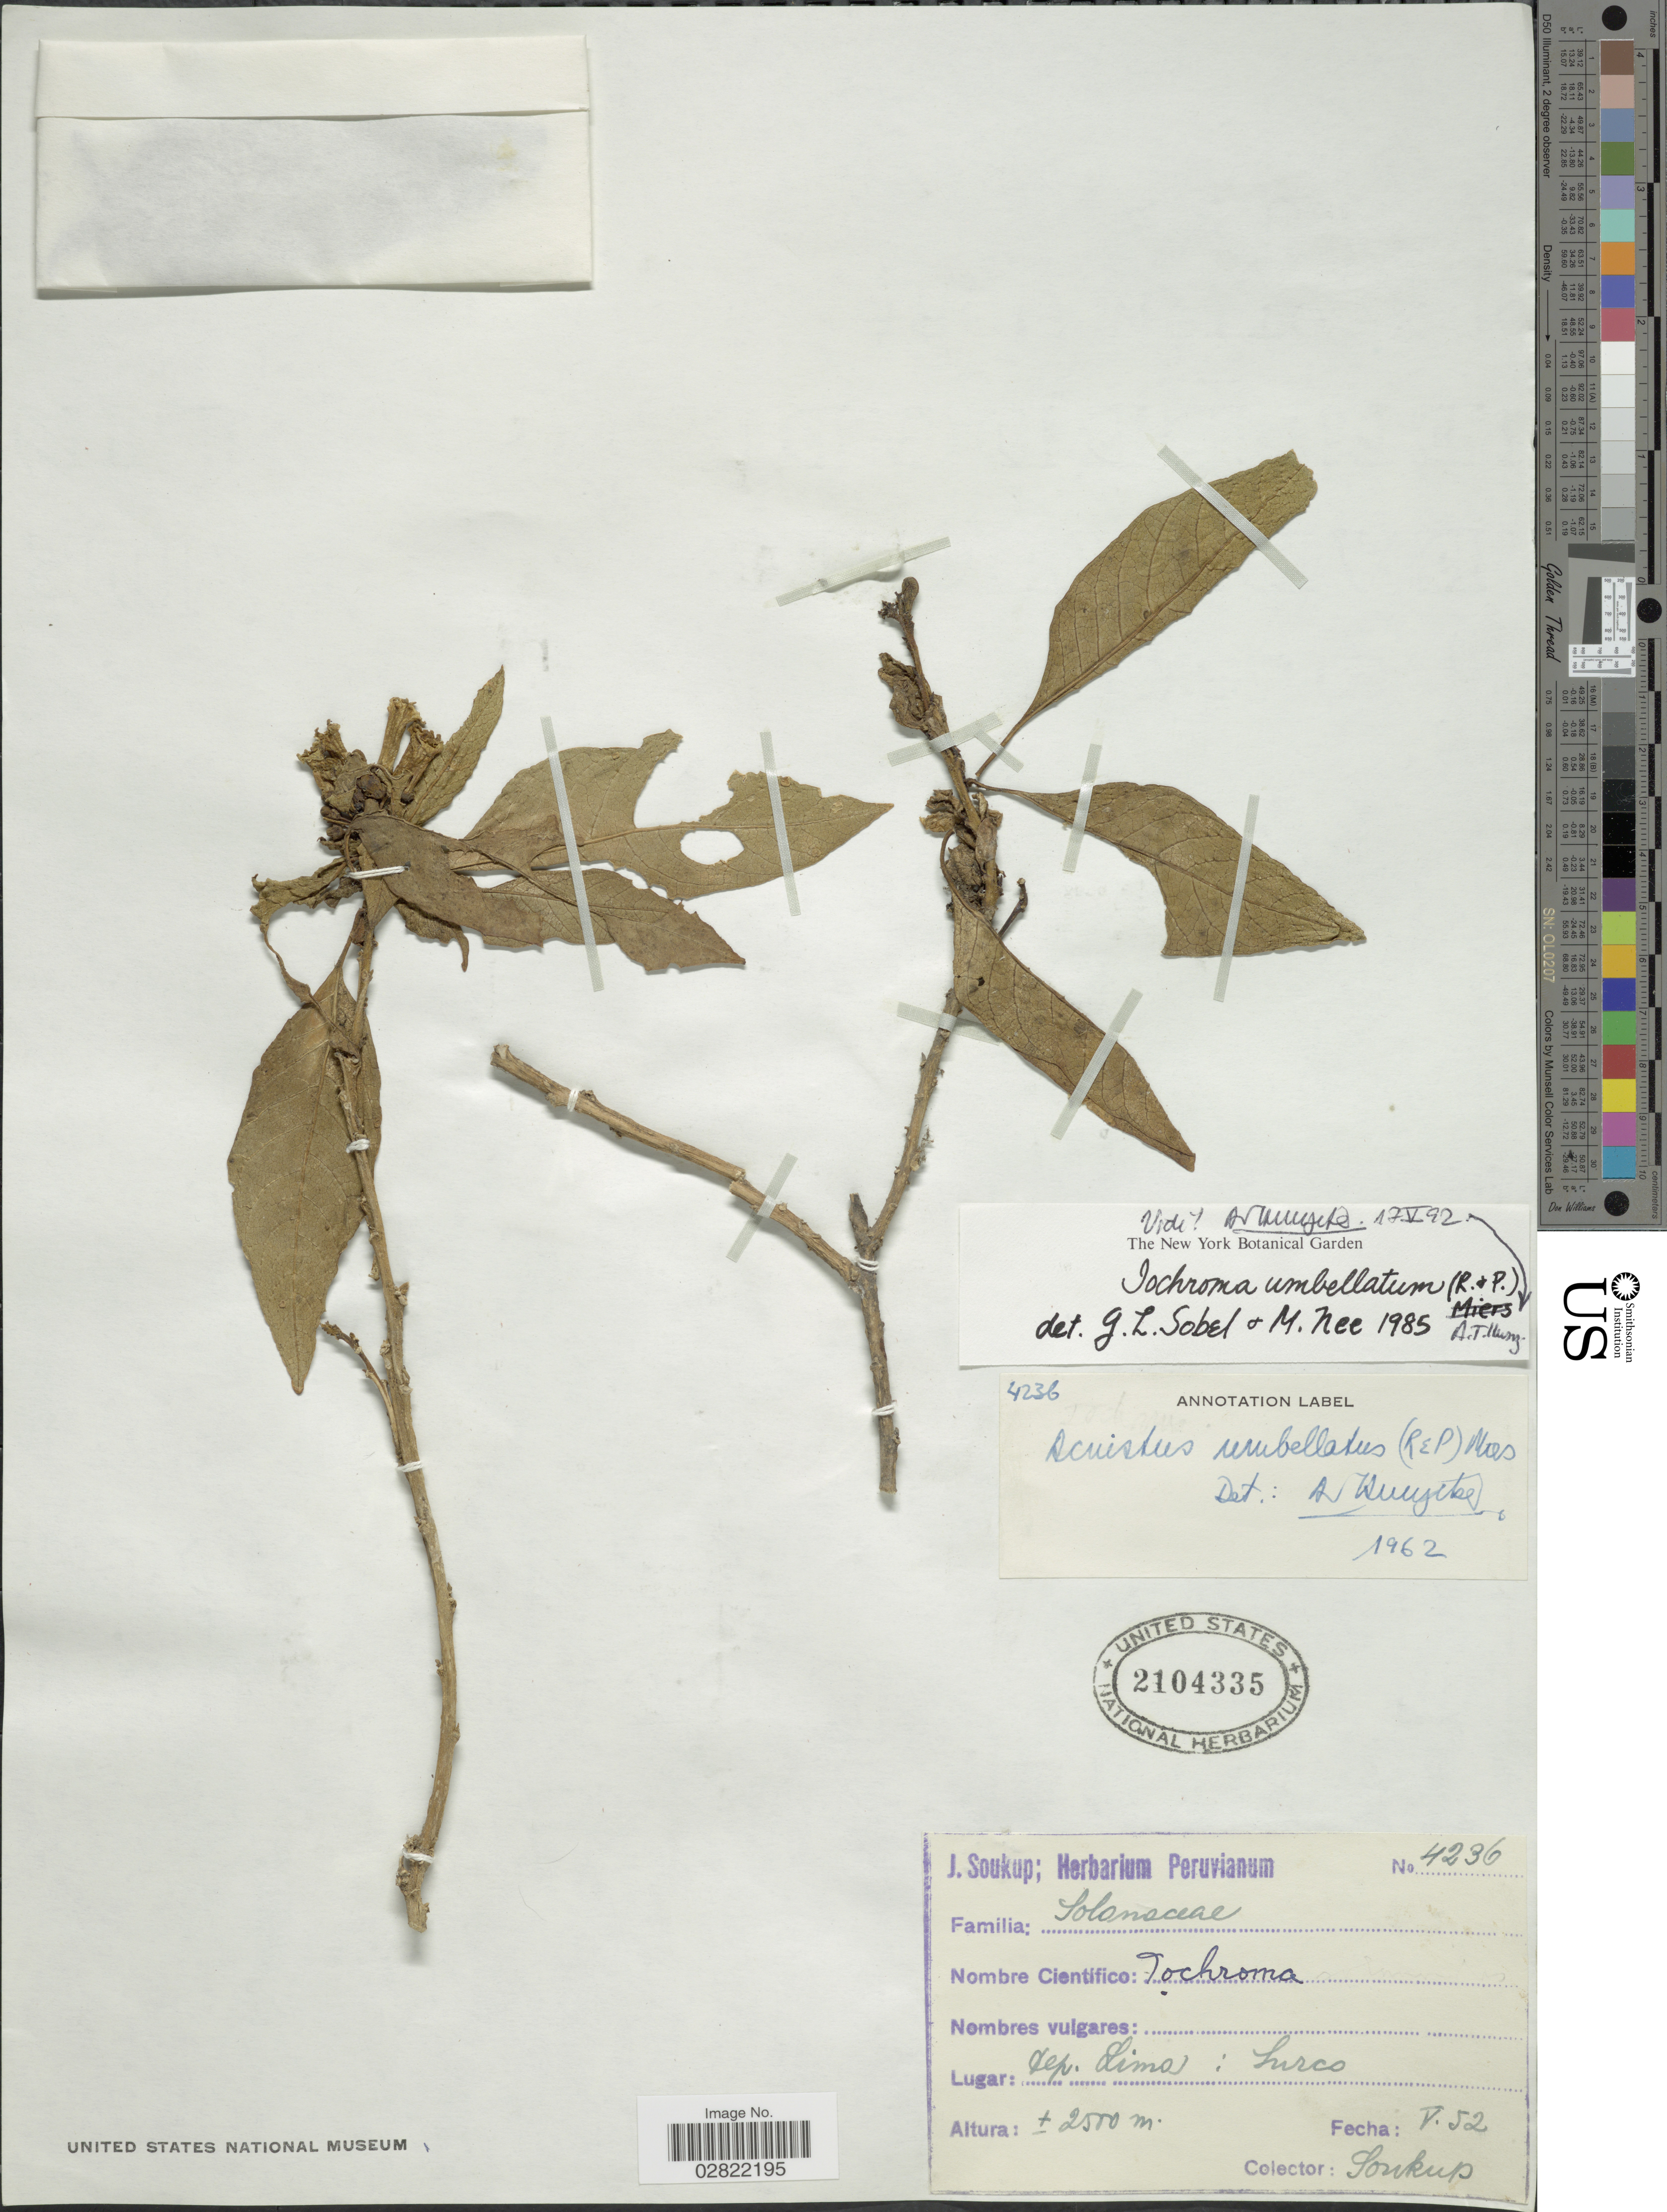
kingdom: Plantae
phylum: Tracheophyta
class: Magnoliopsida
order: Solanales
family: Solanaceae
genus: Iochroma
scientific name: Iochroma umbellatum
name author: (Ruiz & Pav.) Hunziker ex D'Arcy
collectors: J. Soukup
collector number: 4236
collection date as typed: Transcribed d/m/y: /5/52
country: Peru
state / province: Lima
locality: Dep. Lima: Surco.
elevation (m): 2500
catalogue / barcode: US 2104335